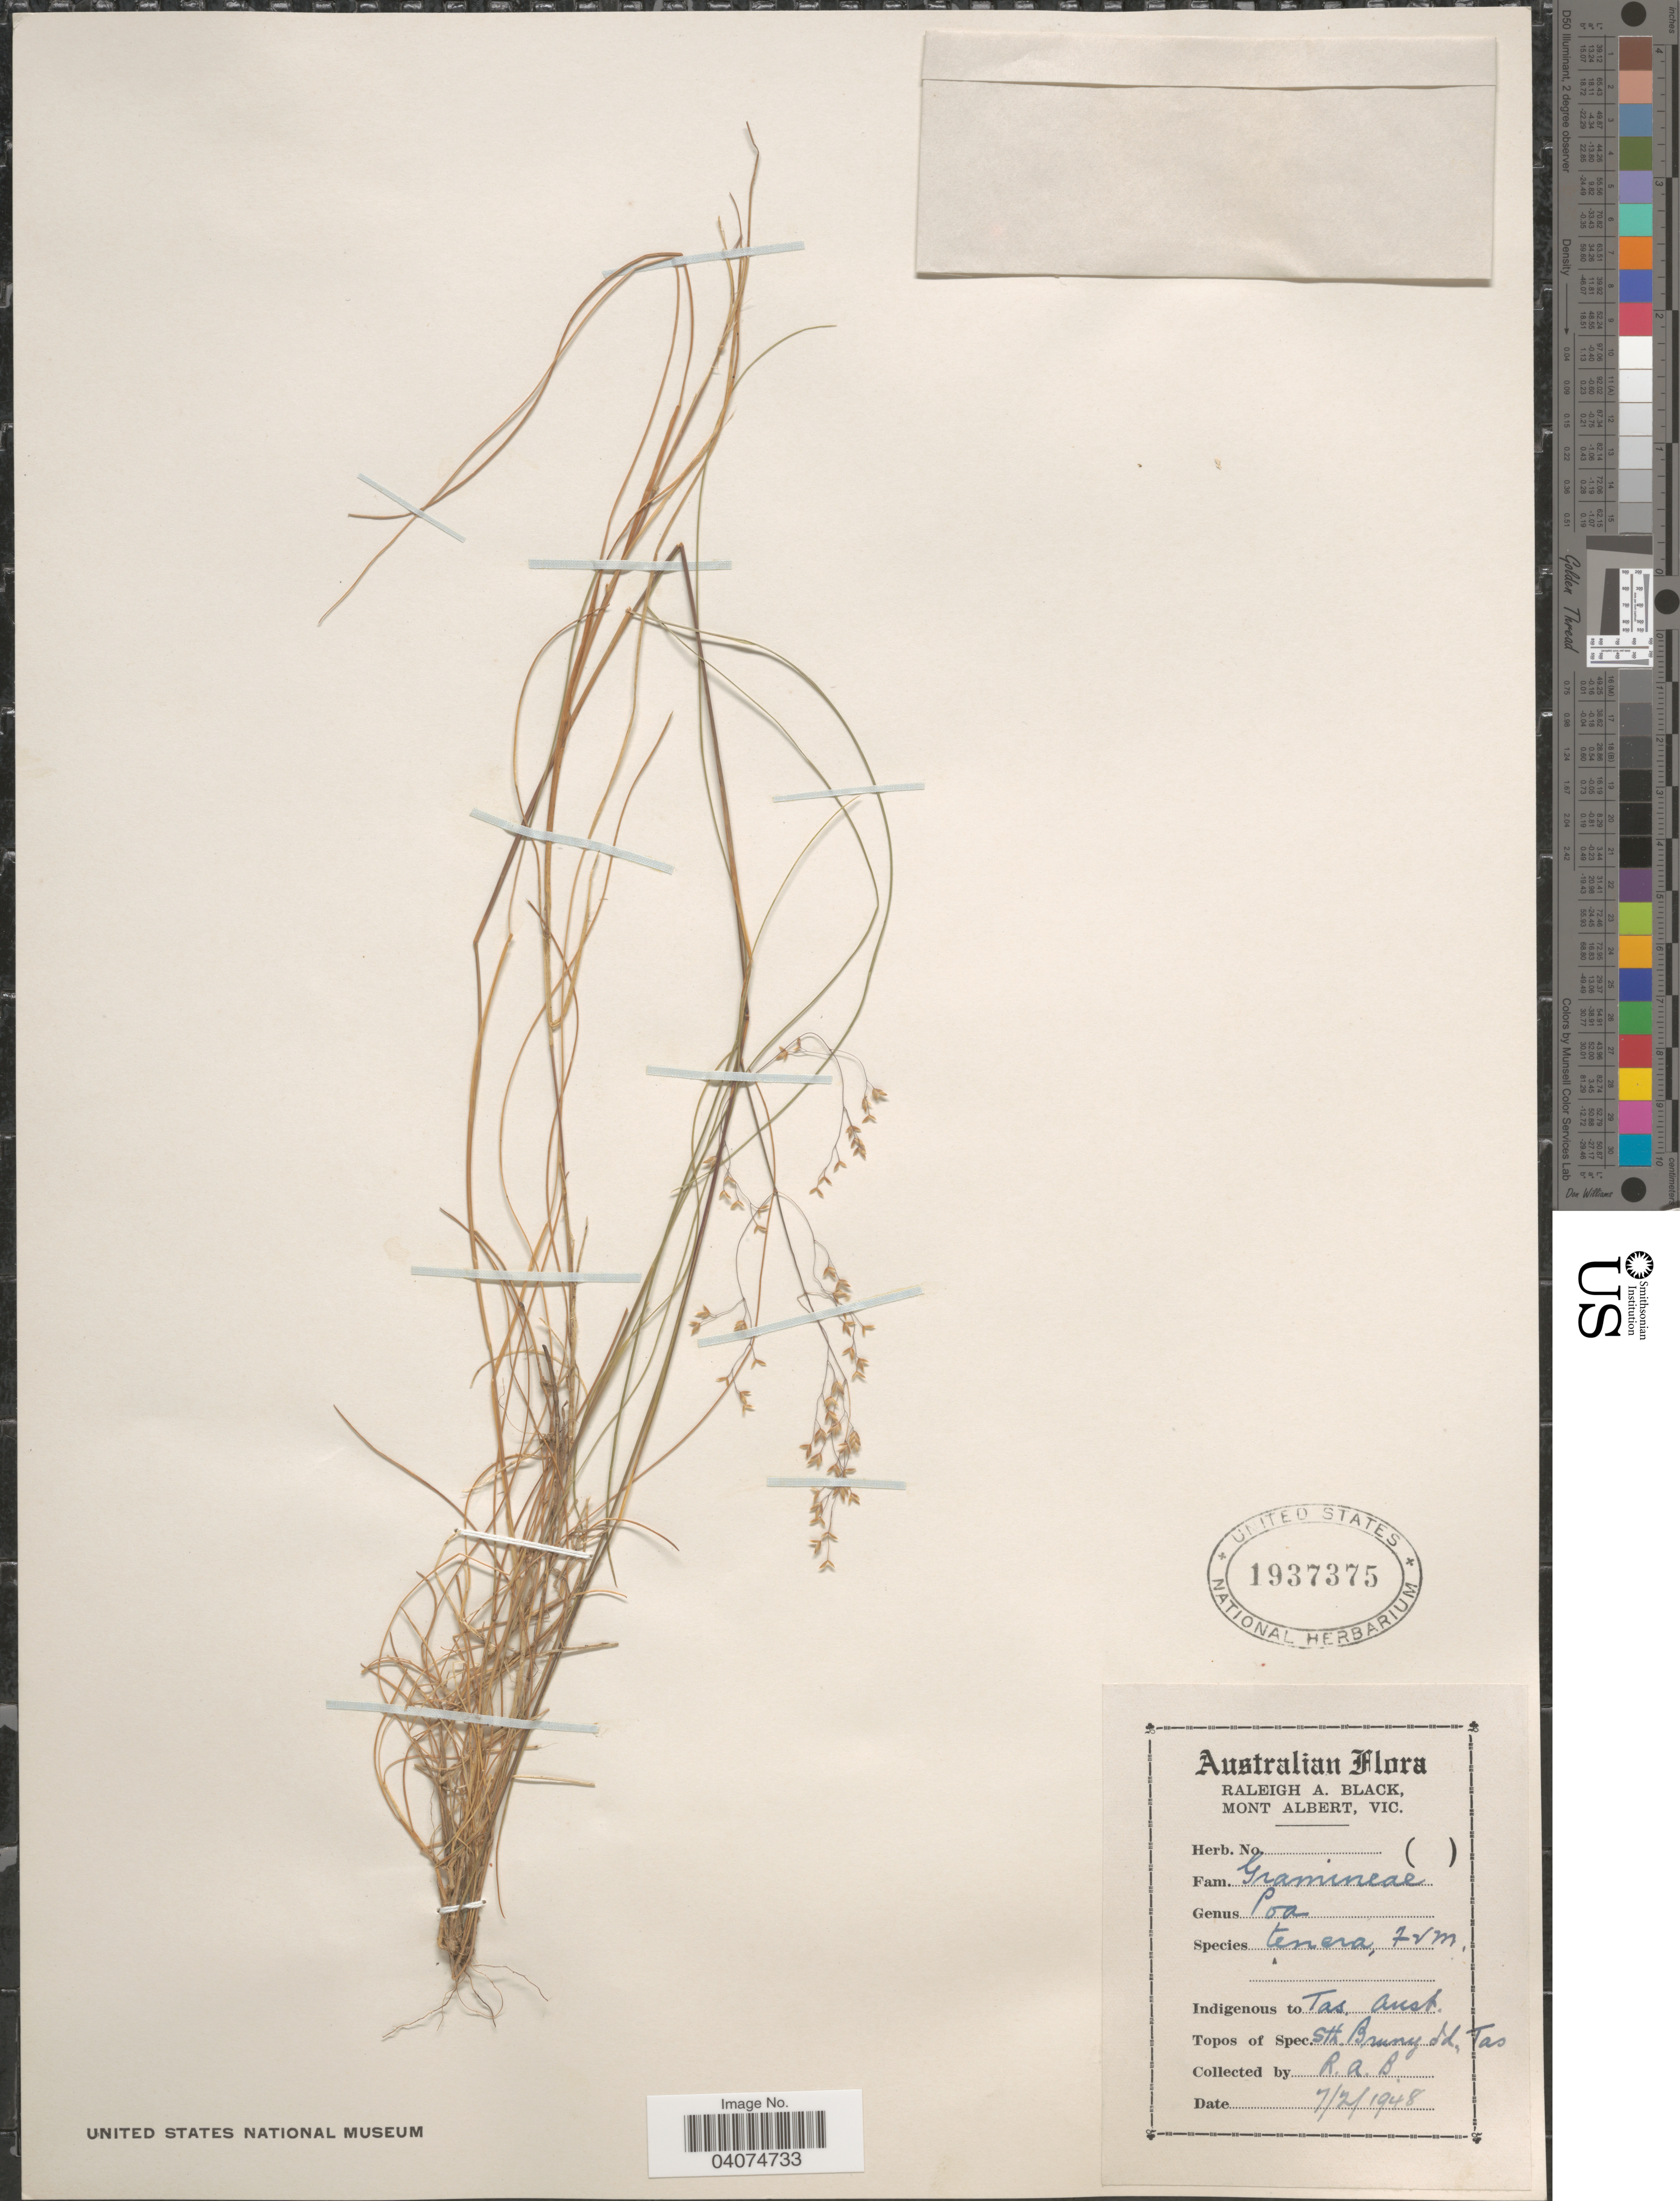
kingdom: Plantae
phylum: Tracheophyta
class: Liliopsida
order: Poales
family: Poaceae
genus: Poa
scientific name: Poa tenera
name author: F. Muell. ex Hook. f.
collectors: R. A. Black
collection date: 1948-02-07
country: Australia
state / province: Tasmania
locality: Sth. Bruny Id.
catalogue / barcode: US 1937375